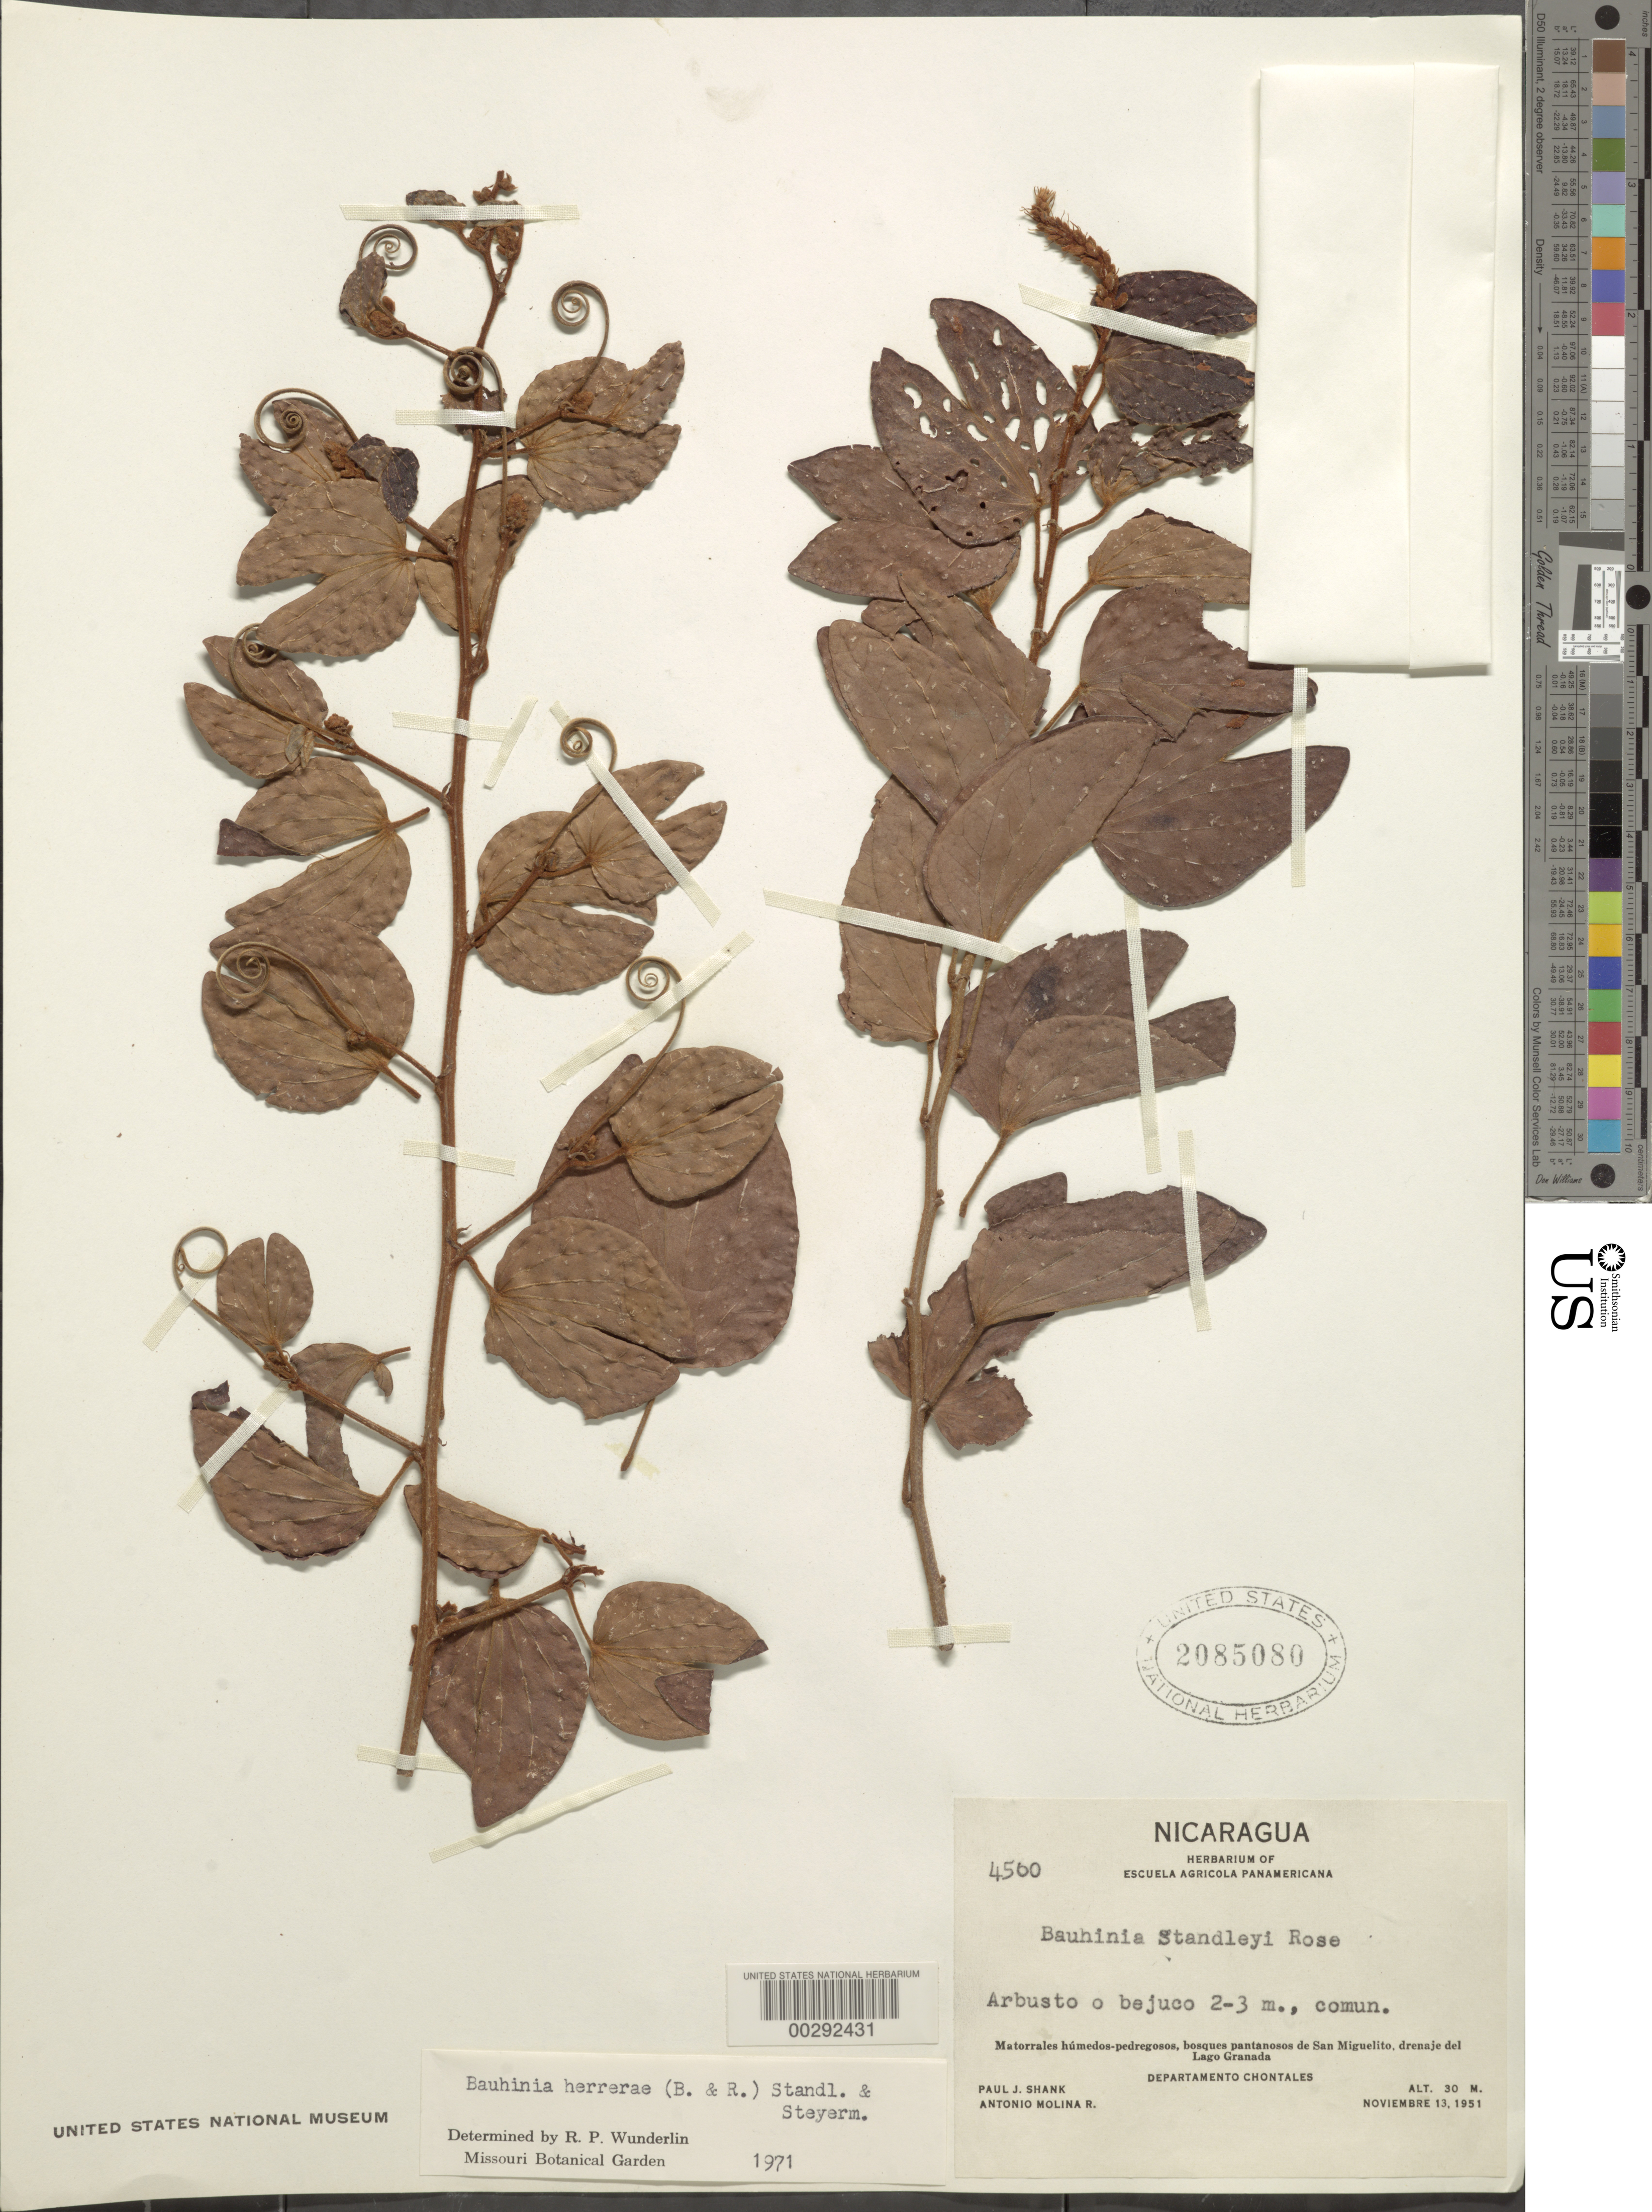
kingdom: Plantae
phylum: Tracheophyta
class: Magnoliopsida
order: Fabales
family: Fabaceae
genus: Bauhinia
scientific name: Bauhinia herrerae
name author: (Britton & Rose) Standl. & Steyerm.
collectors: P. J. Shank & A. Molina R.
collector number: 4500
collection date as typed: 13 Nov 1951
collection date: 1951-11-13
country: Nicaragua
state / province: Chontales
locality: San miguelito, drainage of the lago granada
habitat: Moist stony thickets, swampy forest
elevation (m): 30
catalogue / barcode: US 2085080